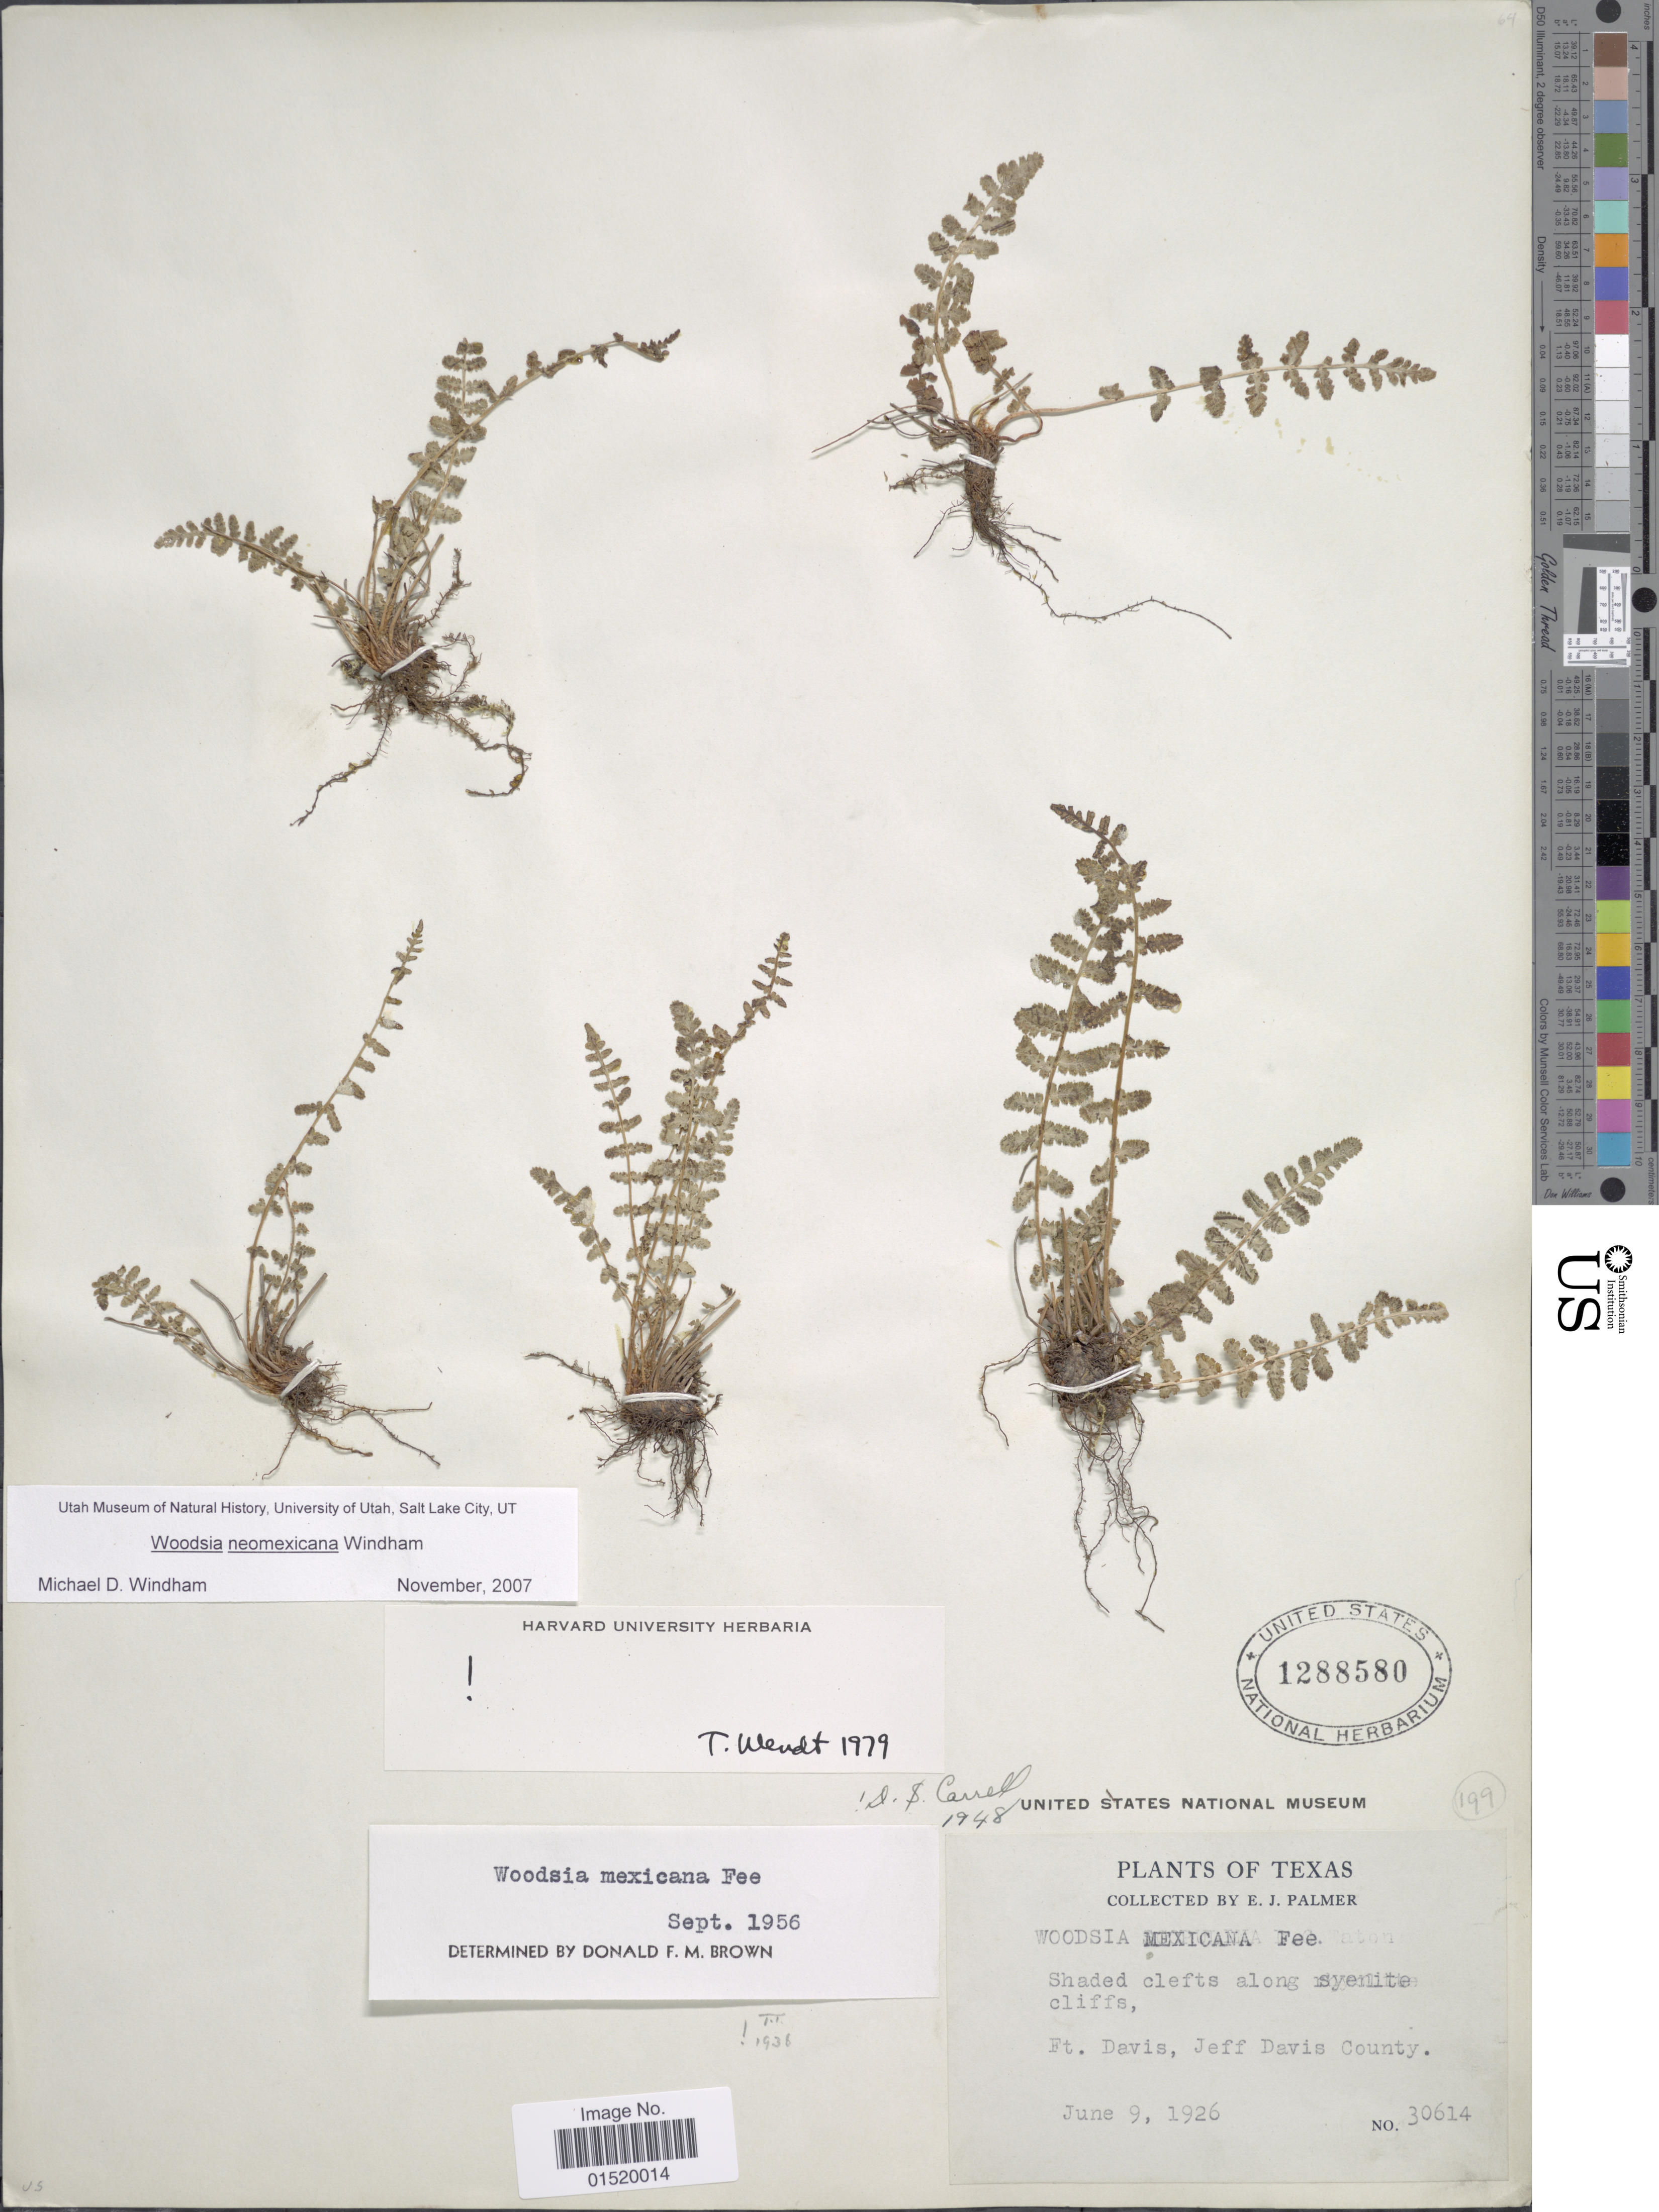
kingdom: Plantae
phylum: Tracheophyta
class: Polypodiopsida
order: Polypodiales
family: Woodsiaceae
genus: Woodsia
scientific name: Woodsia neomexicana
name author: Windham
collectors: E. J. Palmer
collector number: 30614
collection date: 1926-06-09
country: United States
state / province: Texas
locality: Shaded clefts along syenite cliffs, Ft Davis, Jeff Davis County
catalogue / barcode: US 1288580